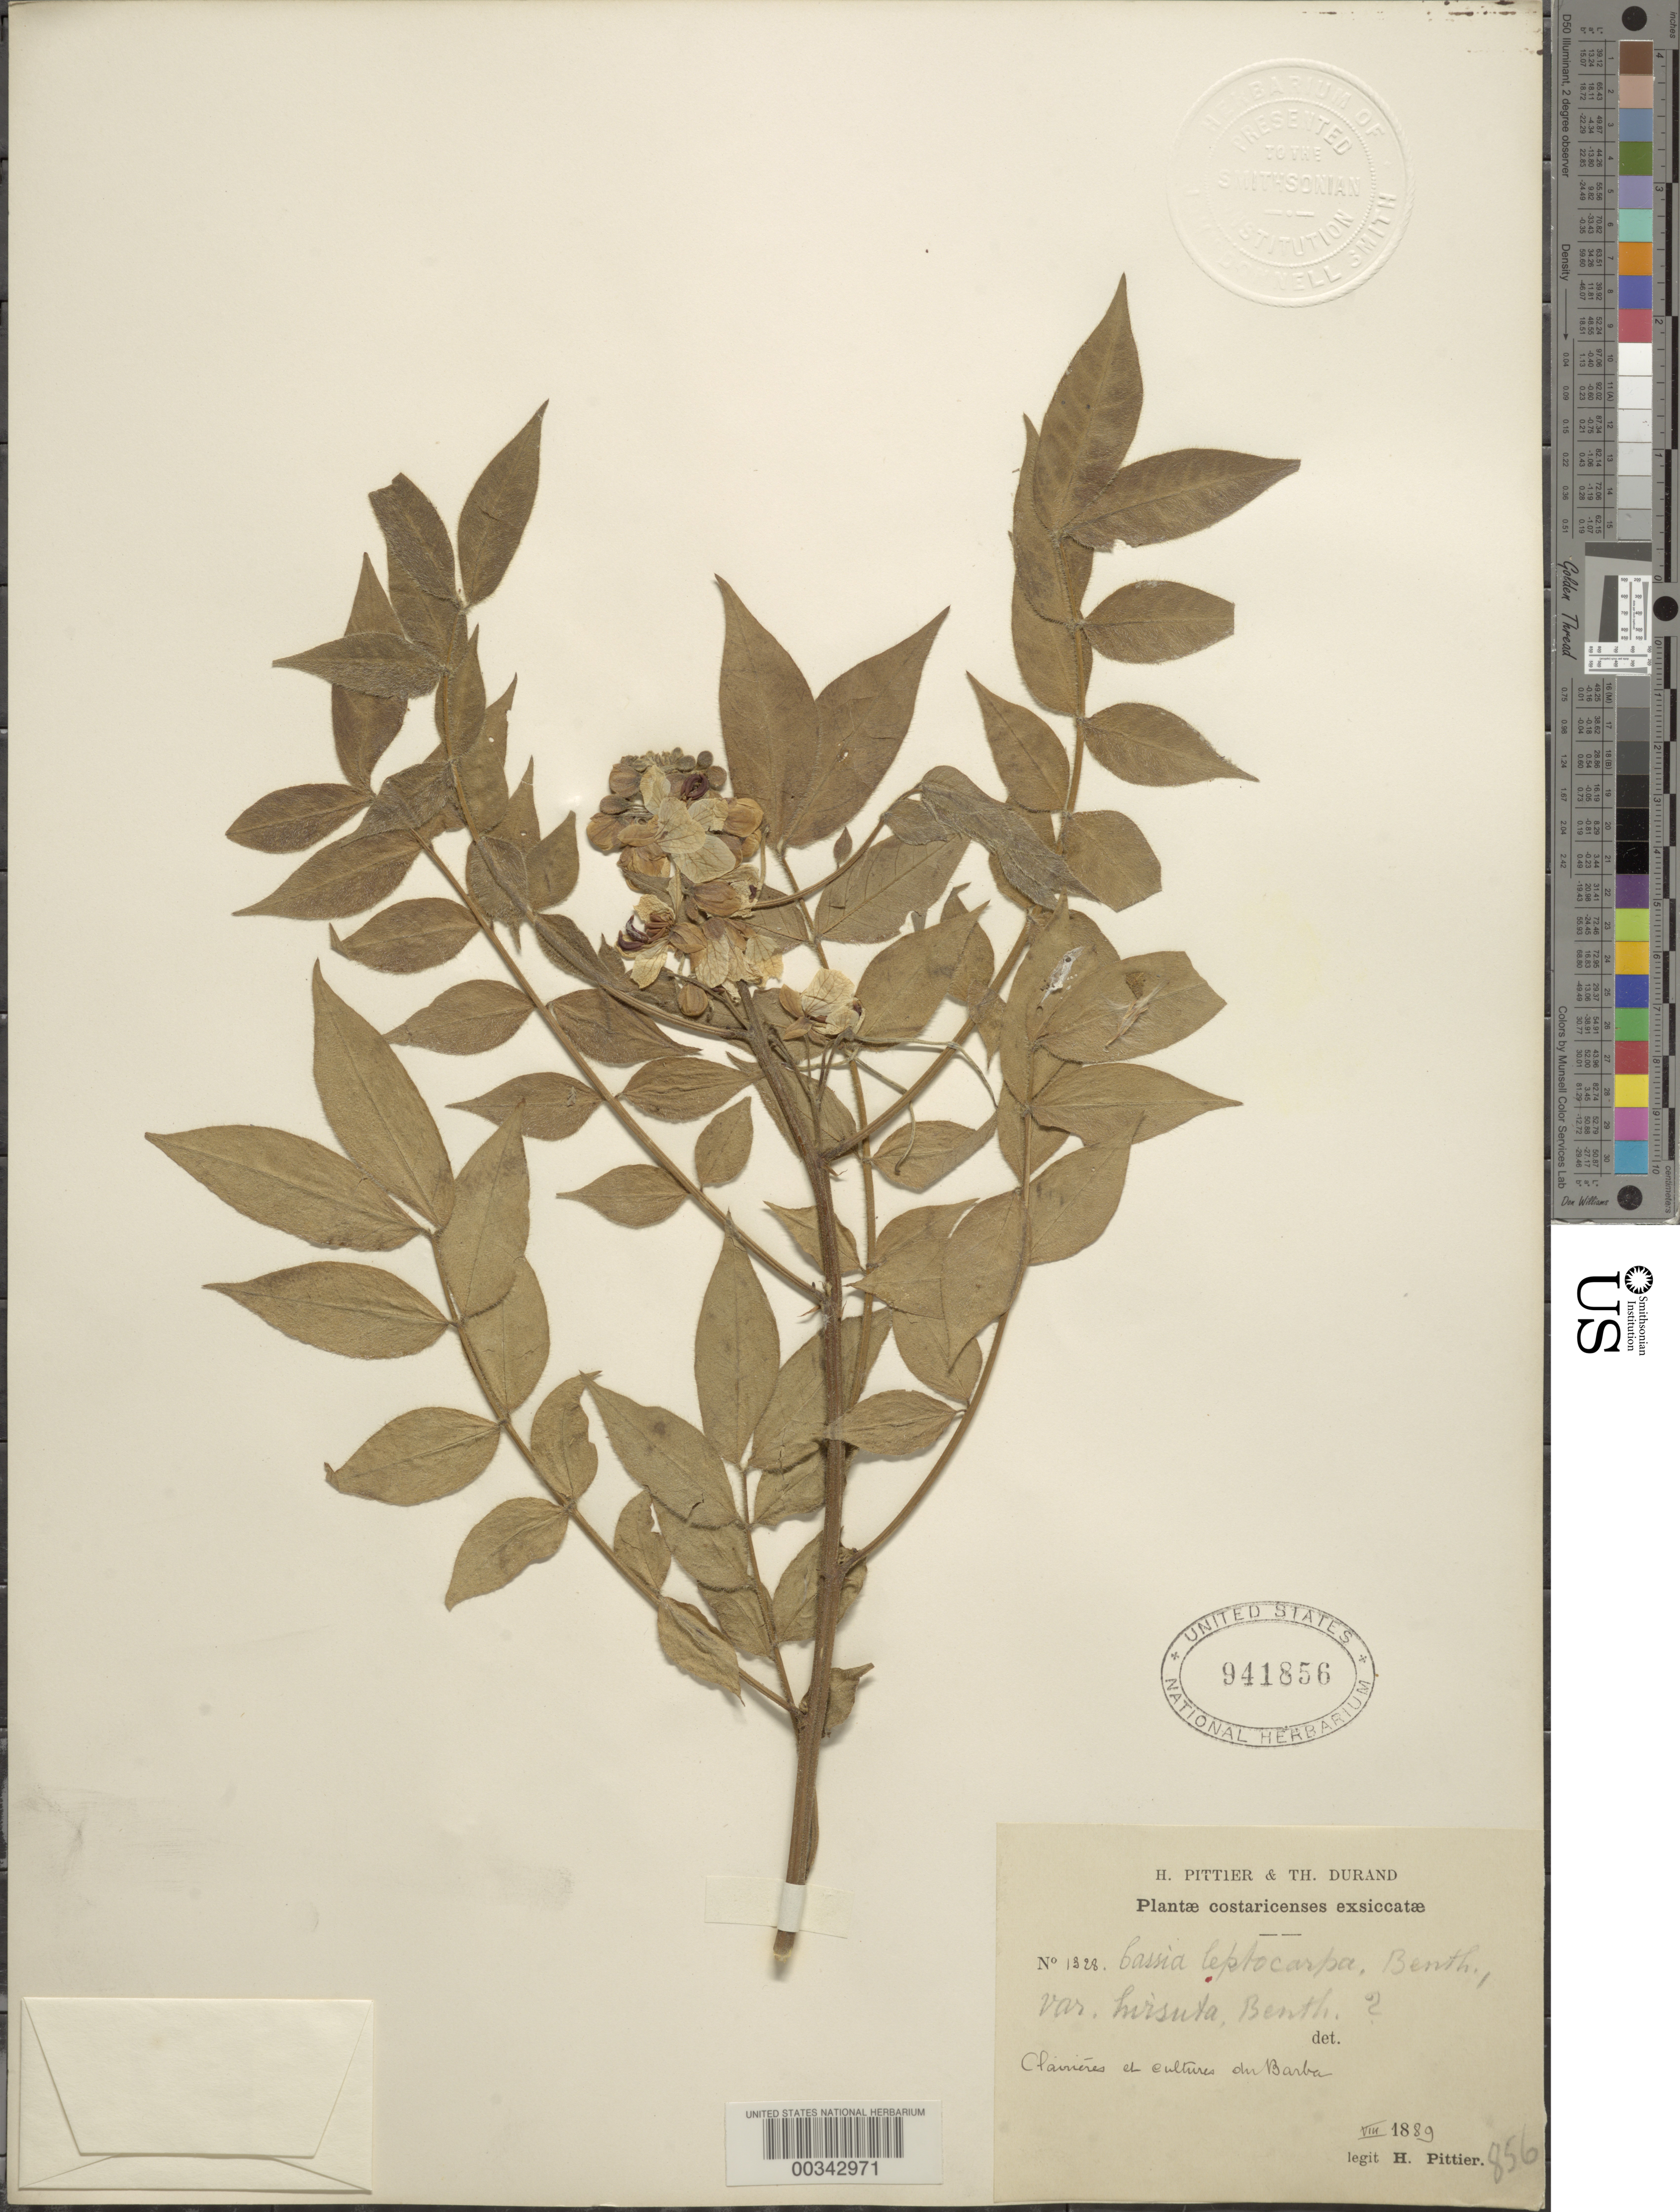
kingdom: Plantae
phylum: Tracheophyta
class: Magnoliopsida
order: Fabales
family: Fabaceae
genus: Senna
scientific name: Senna hirsuta var. leptocarpa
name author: (Benth.) H.S. Irwin & Barneby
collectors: H. F. Pittier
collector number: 1328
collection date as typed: Aug 1889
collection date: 1889-08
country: Costa Rica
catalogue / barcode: US 941856